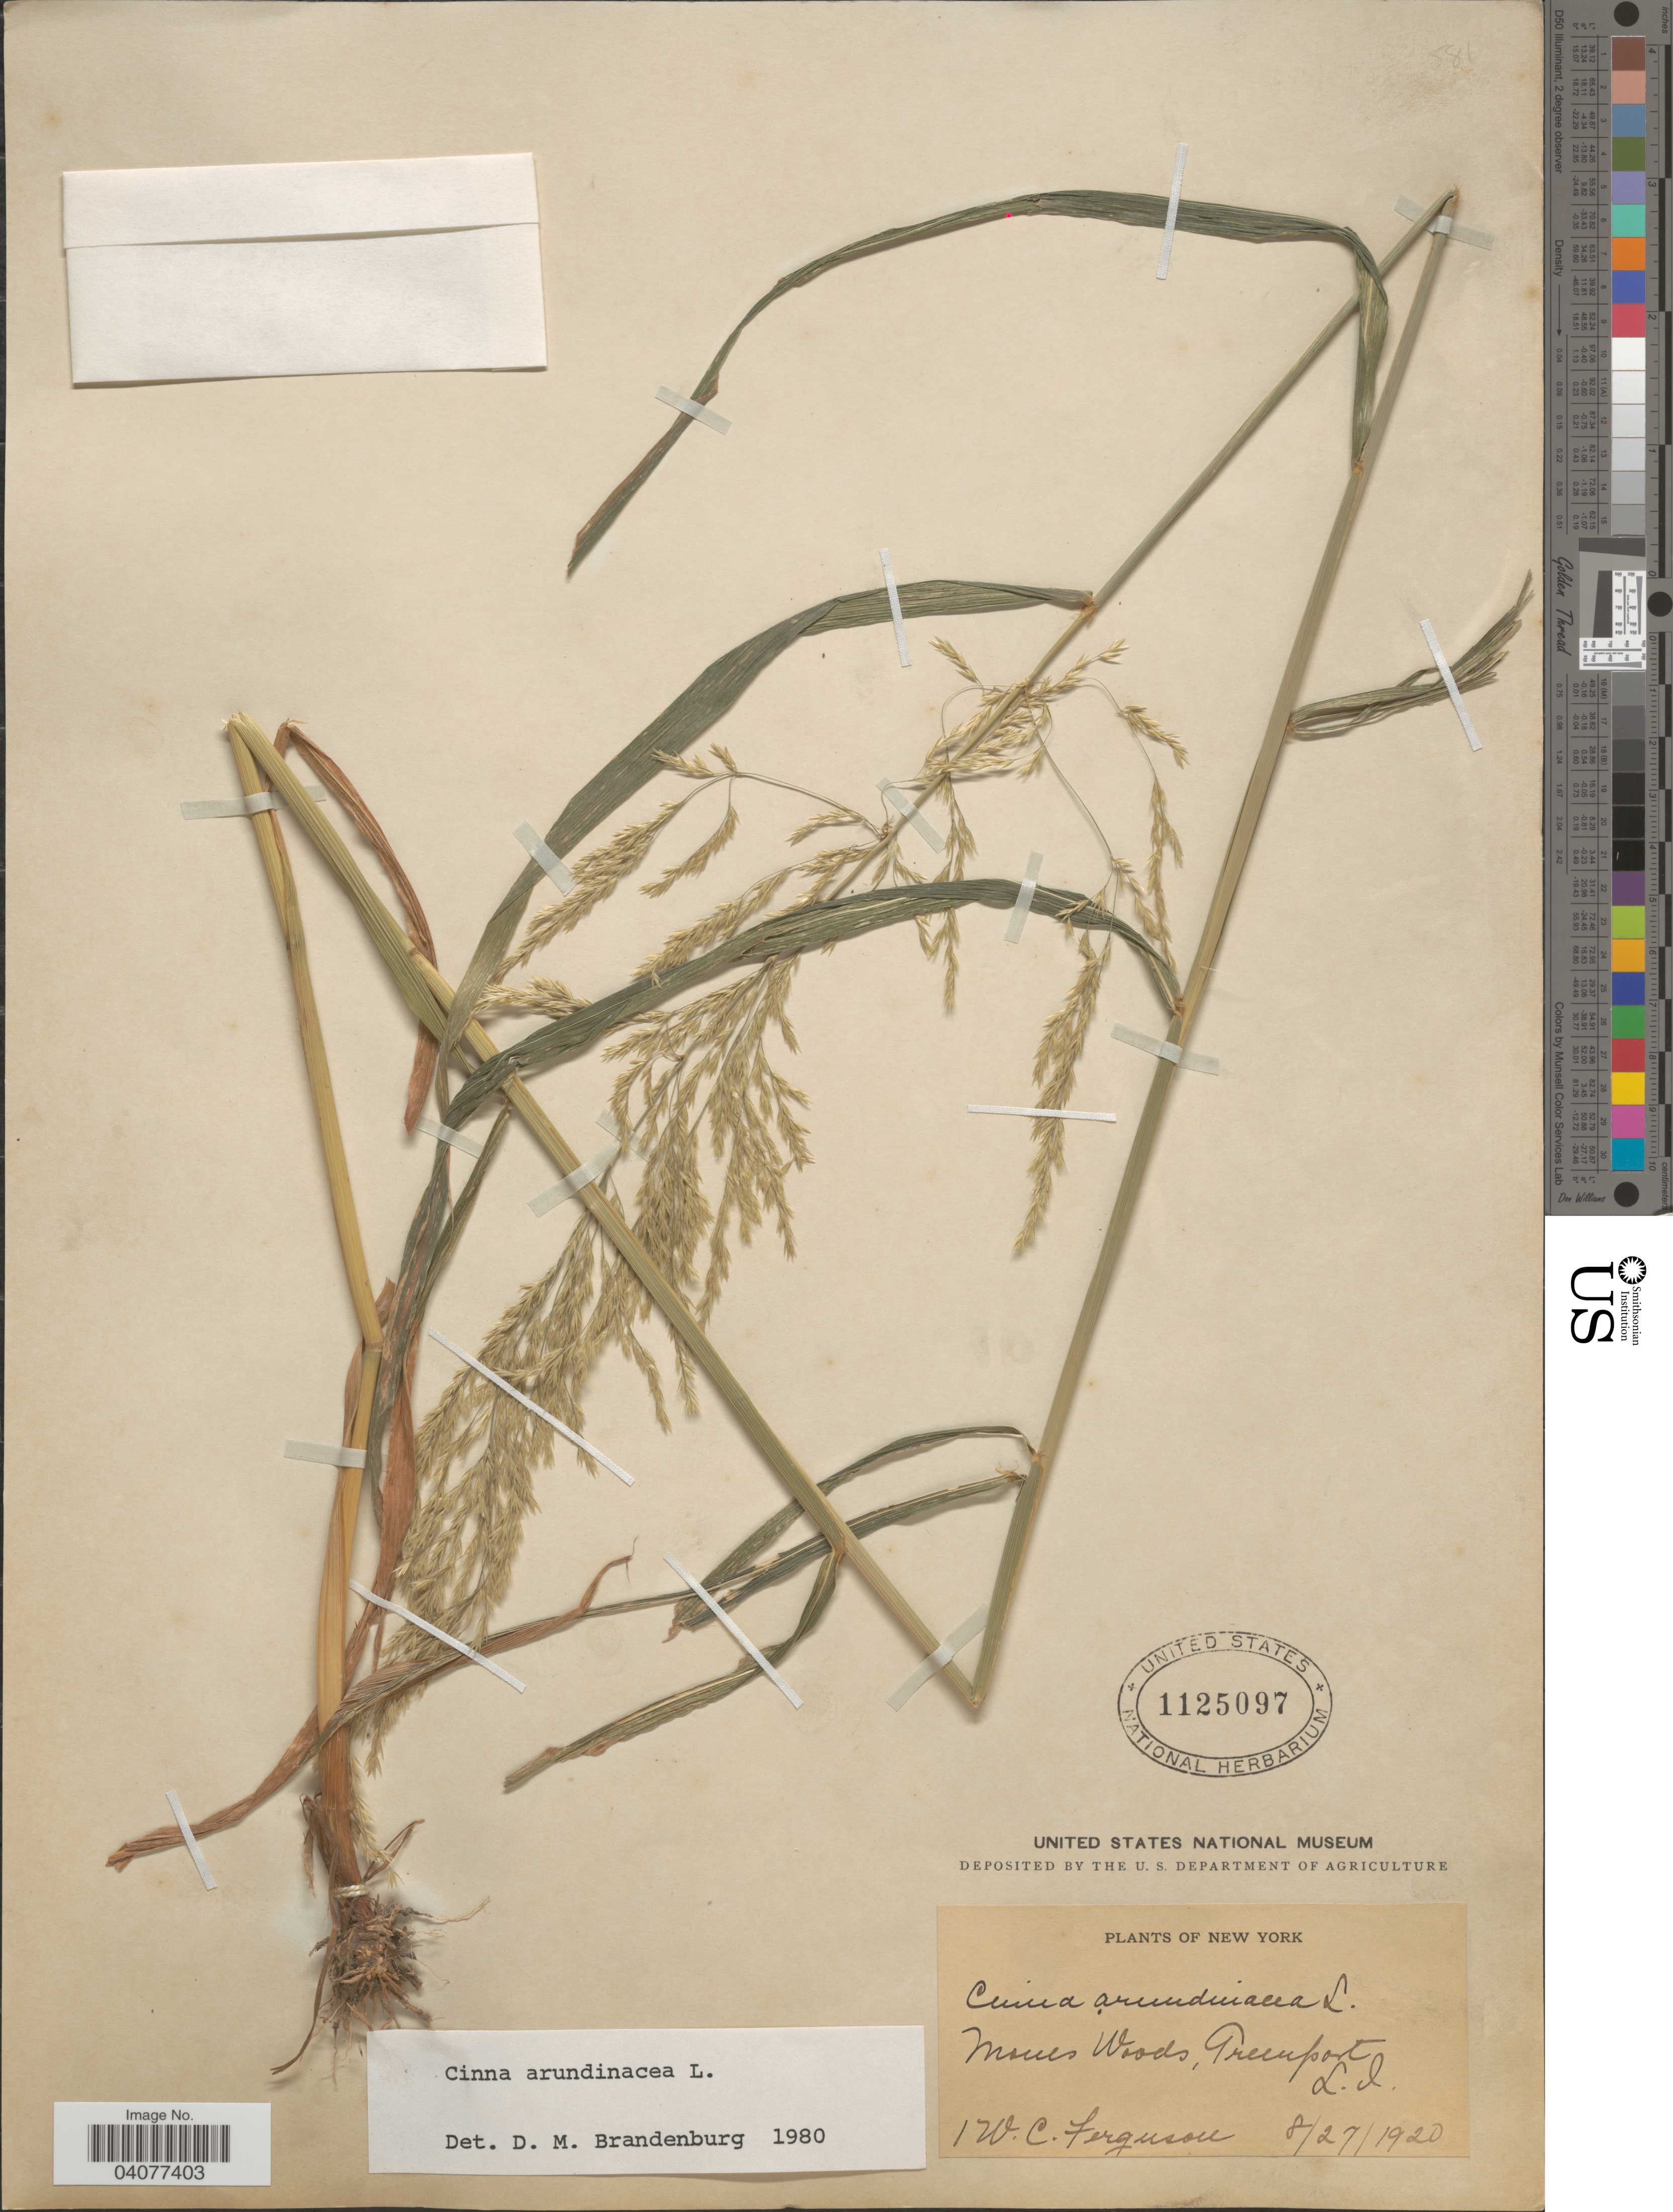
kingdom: Plantae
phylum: Tracheophyta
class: Liliopsida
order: Poales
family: Poaceae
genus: Cinna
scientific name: Cinna arundinacea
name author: L.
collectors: W. Ferguson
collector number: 1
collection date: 1920-08-27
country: United States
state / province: New York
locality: Manes Woods, Greenpot L. I.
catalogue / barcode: US 1125097